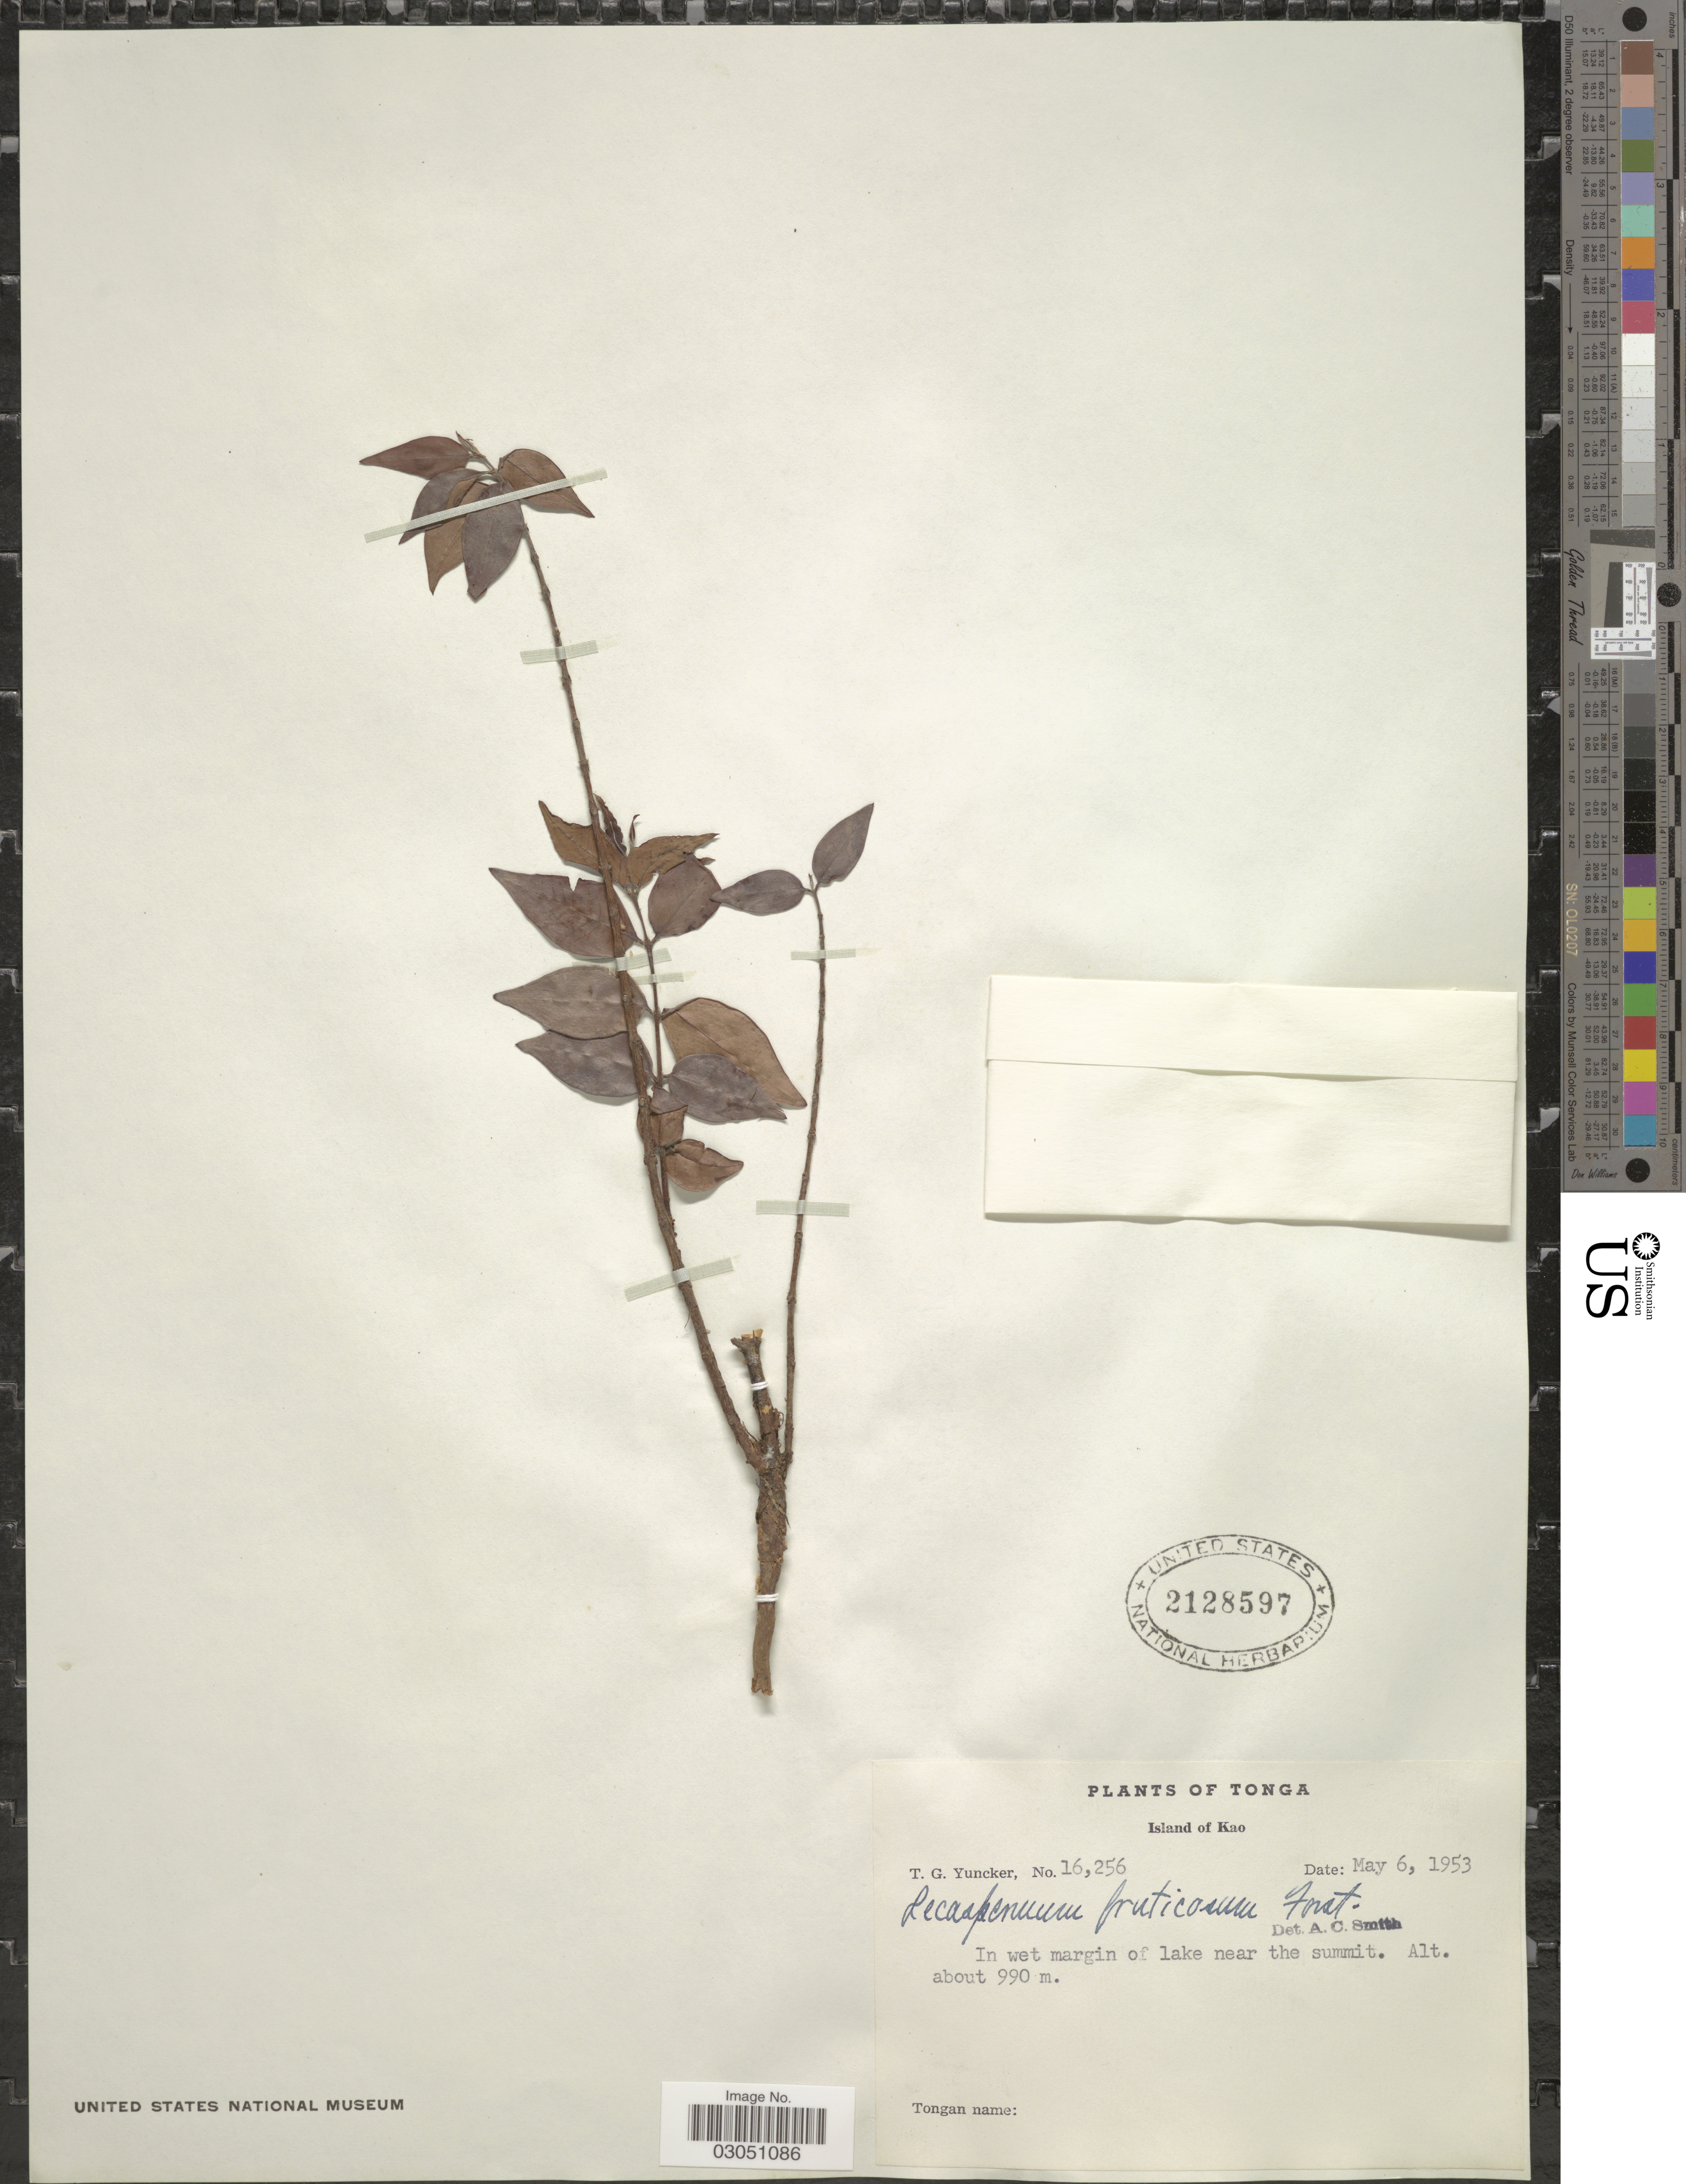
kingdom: Plantae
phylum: Tracheophyta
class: Magnoliopsida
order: Myrtales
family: Myrtaceae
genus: Decaspermum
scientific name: Decaspermum fruticosum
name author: J.R. Forst. & G. Forst.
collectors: T. G. Yuncker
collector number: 16256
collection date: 1953-05-06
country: Tonga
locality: Island of Kao. In wet margin of lake near the summit.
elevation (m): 990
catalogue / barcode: US 2128597